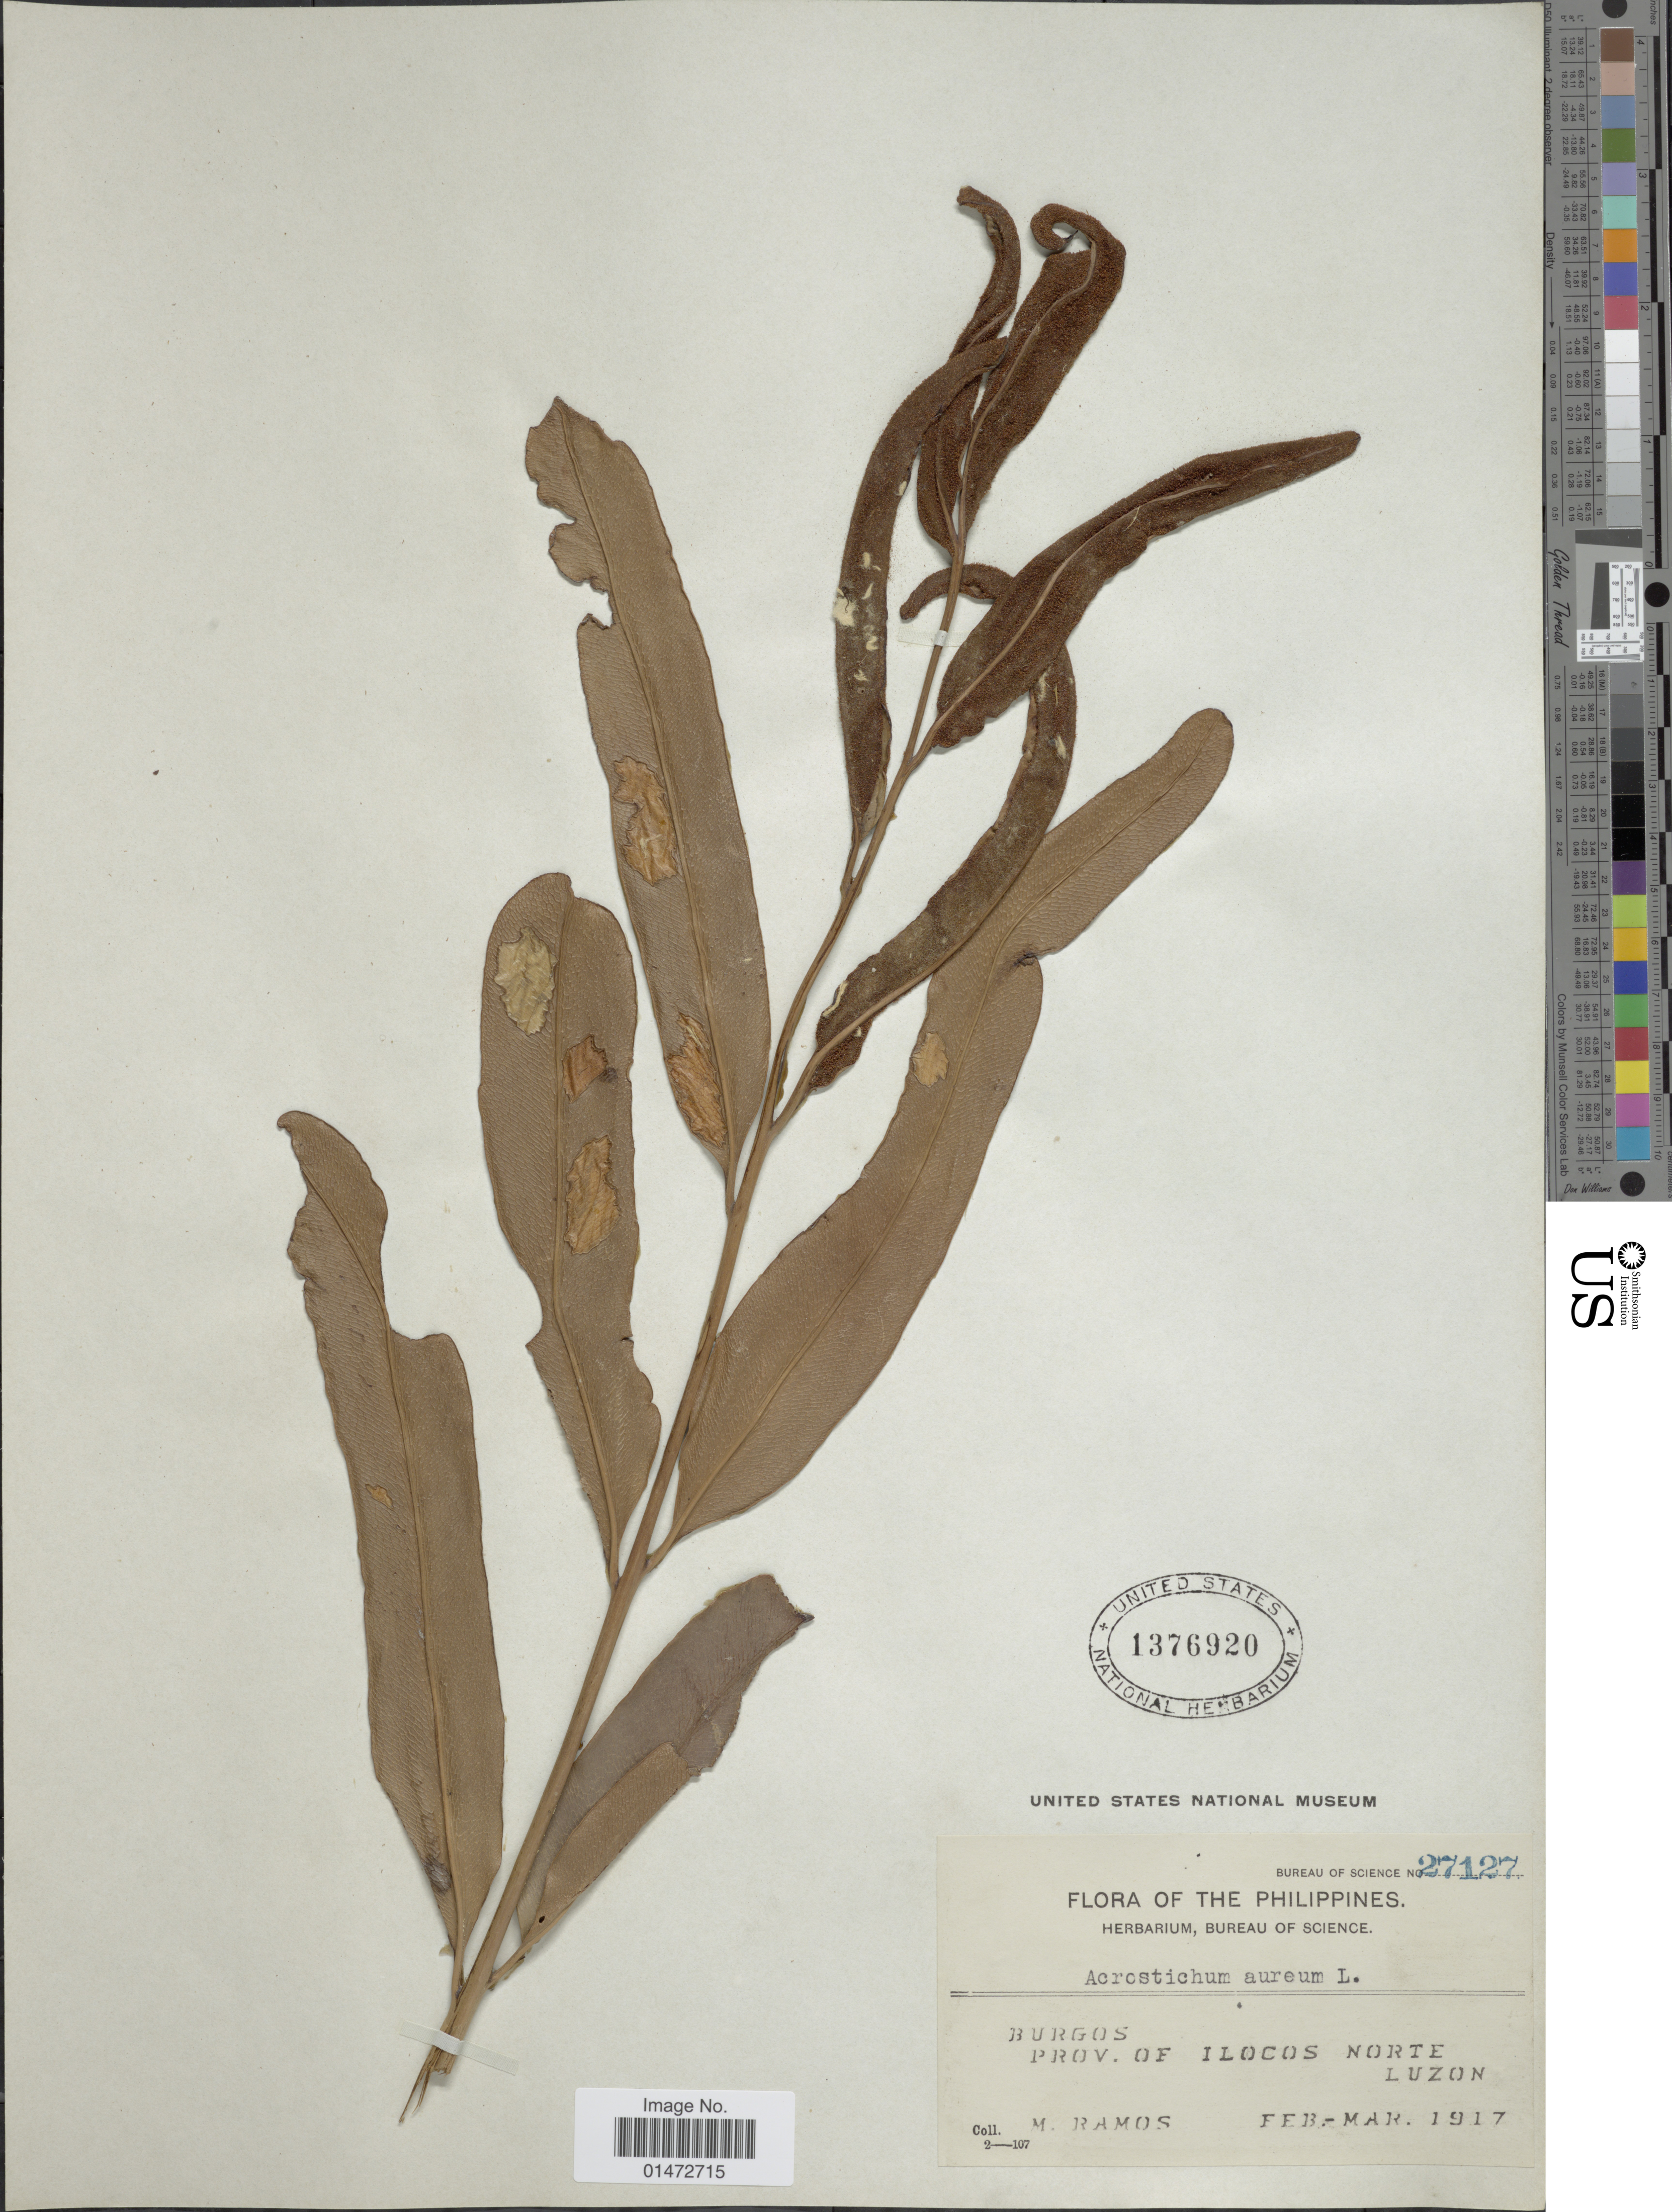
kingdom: Plantae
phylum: Tracheophyta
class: Polypodiopsida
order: Polypodiales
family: Pteridaceae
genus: Acrostichum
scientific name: Acrostichum aureum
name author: L.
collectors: M. Ramos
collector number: Bureau Of Science 27127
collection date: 1917-02/1917-03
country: Philippines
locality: Bugos, Prov. of Ilocos Norte, Luzon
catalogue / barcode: US 1376920